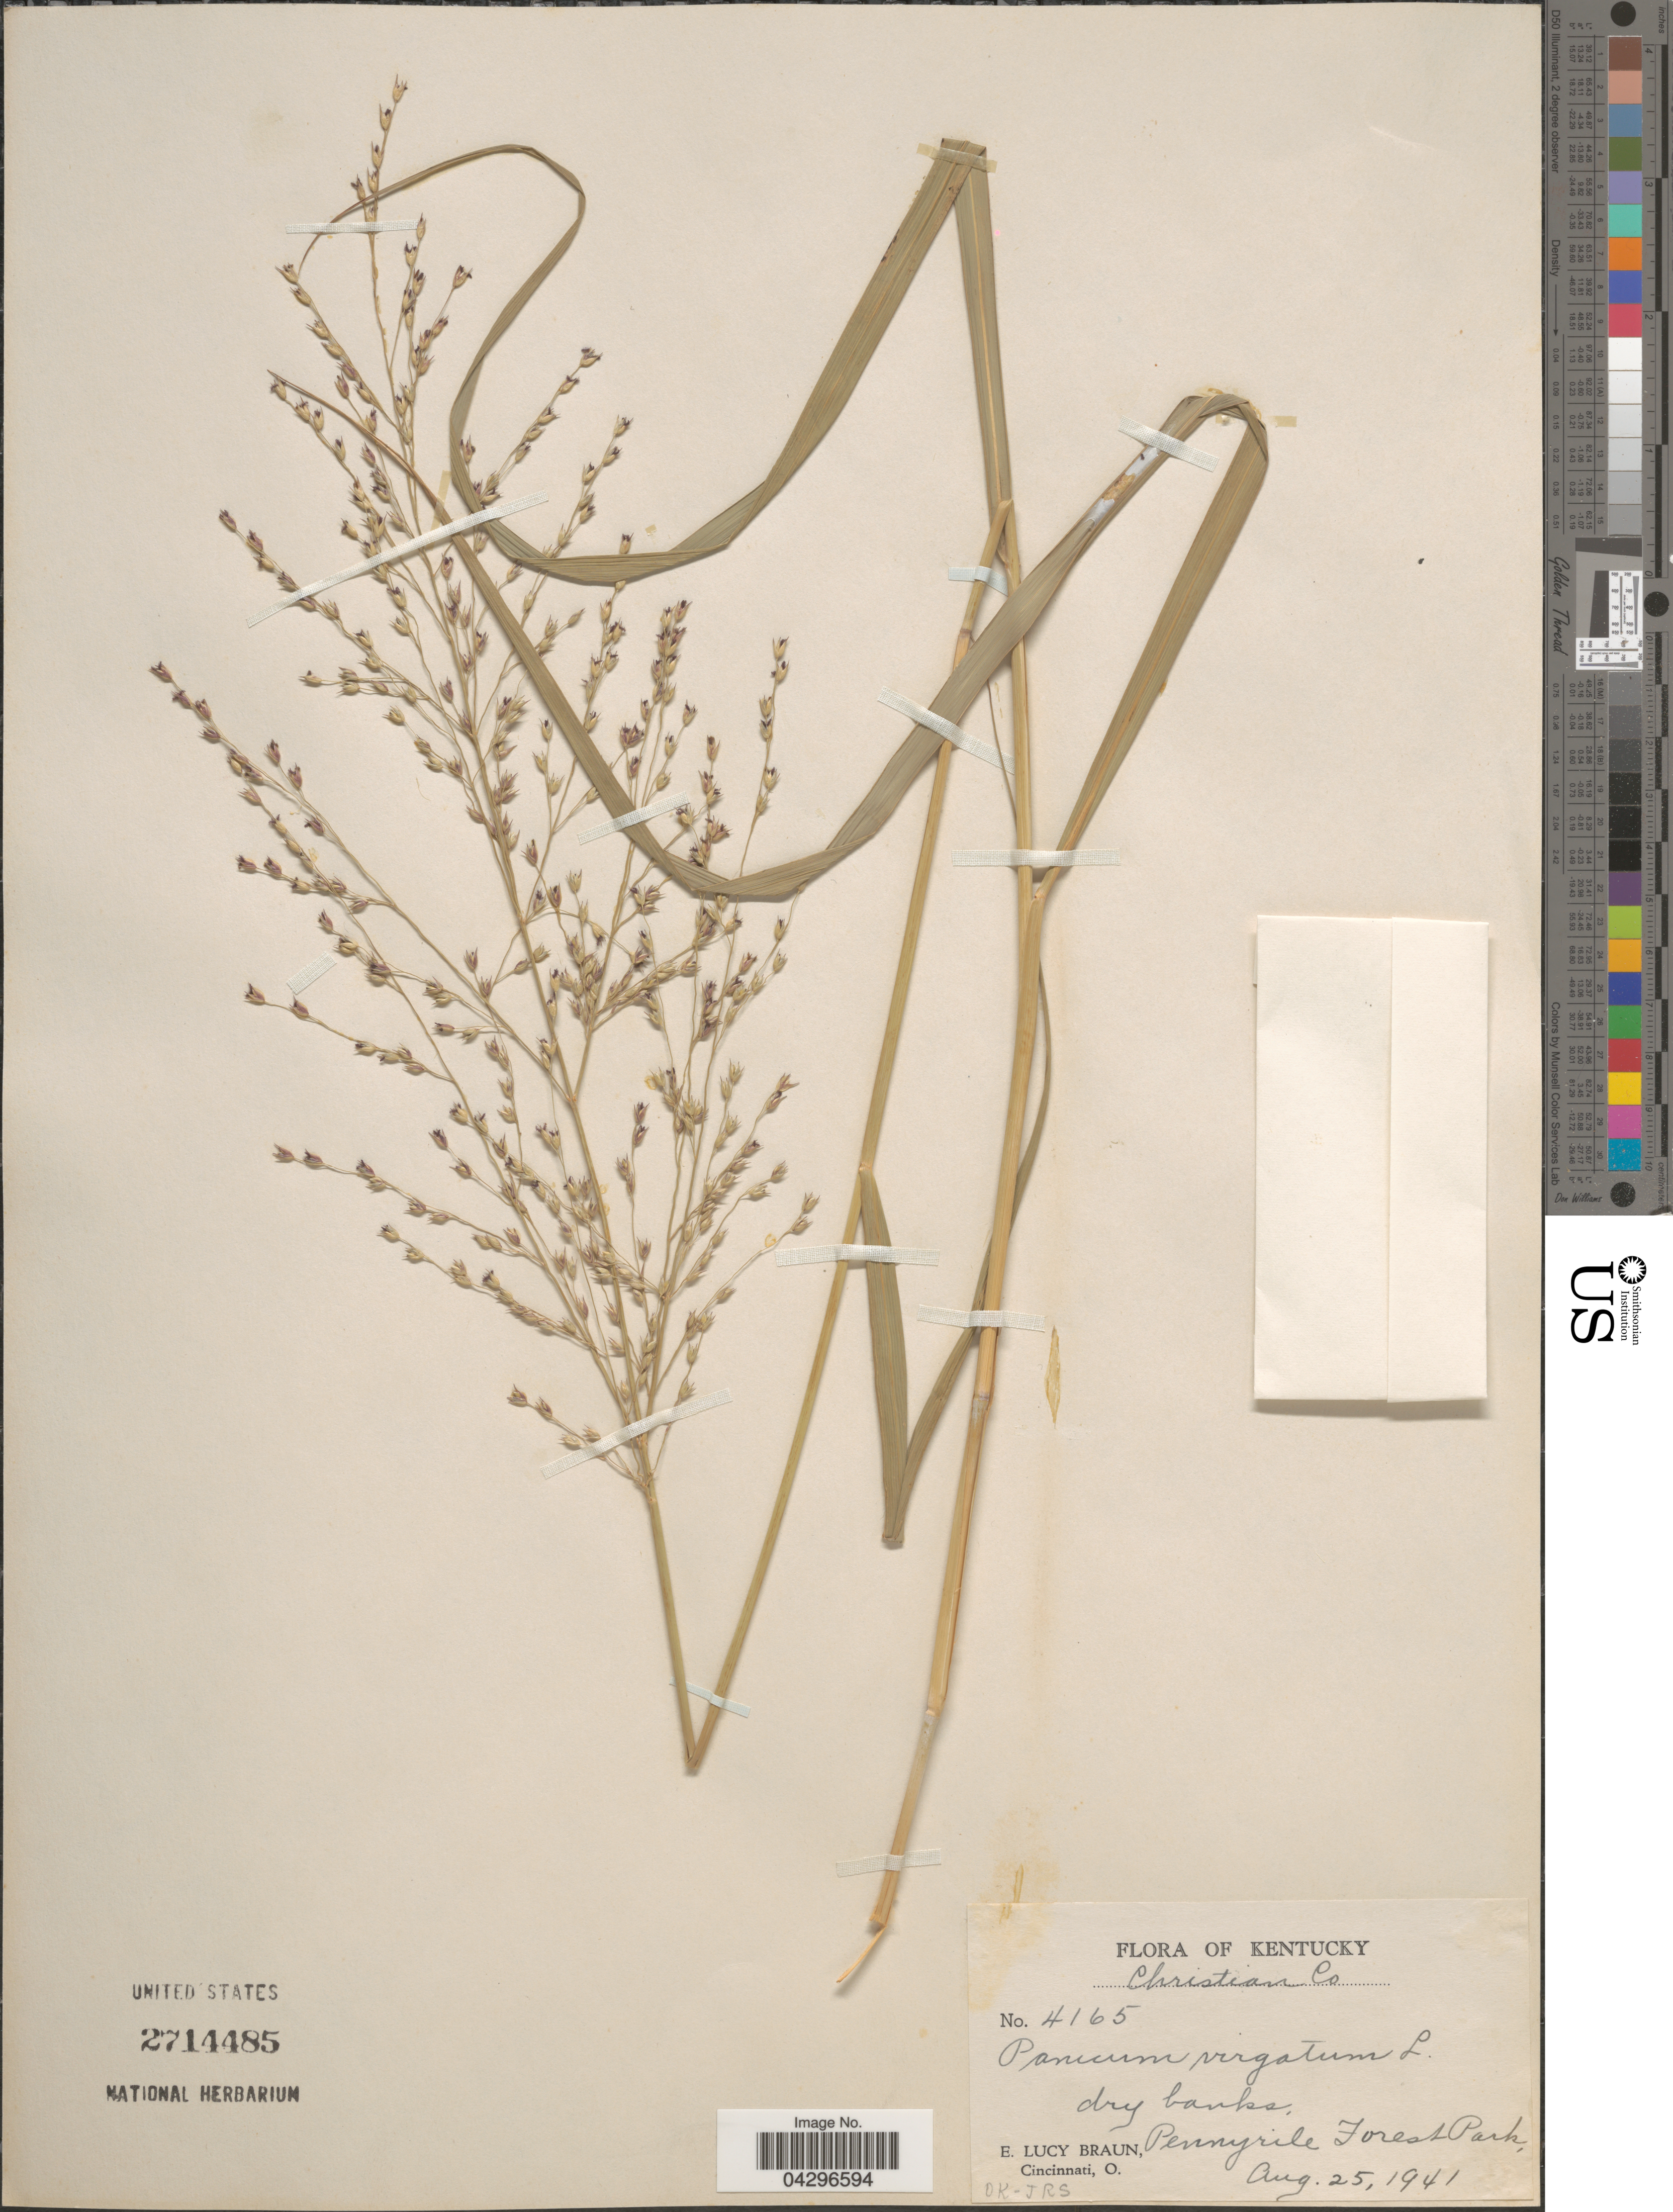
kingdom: Plantae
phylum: Tracheophyta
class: Liliopsida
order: Poales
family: Poaceae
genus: Panicum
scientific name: Panicum virgatum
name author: L.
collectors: E. L. Braun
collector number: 4165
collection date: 1941-08-25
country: United States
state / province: Kentucky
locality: Christian Co. Dry banks, Pennyrile Forest Park.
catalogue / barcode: US 2714485